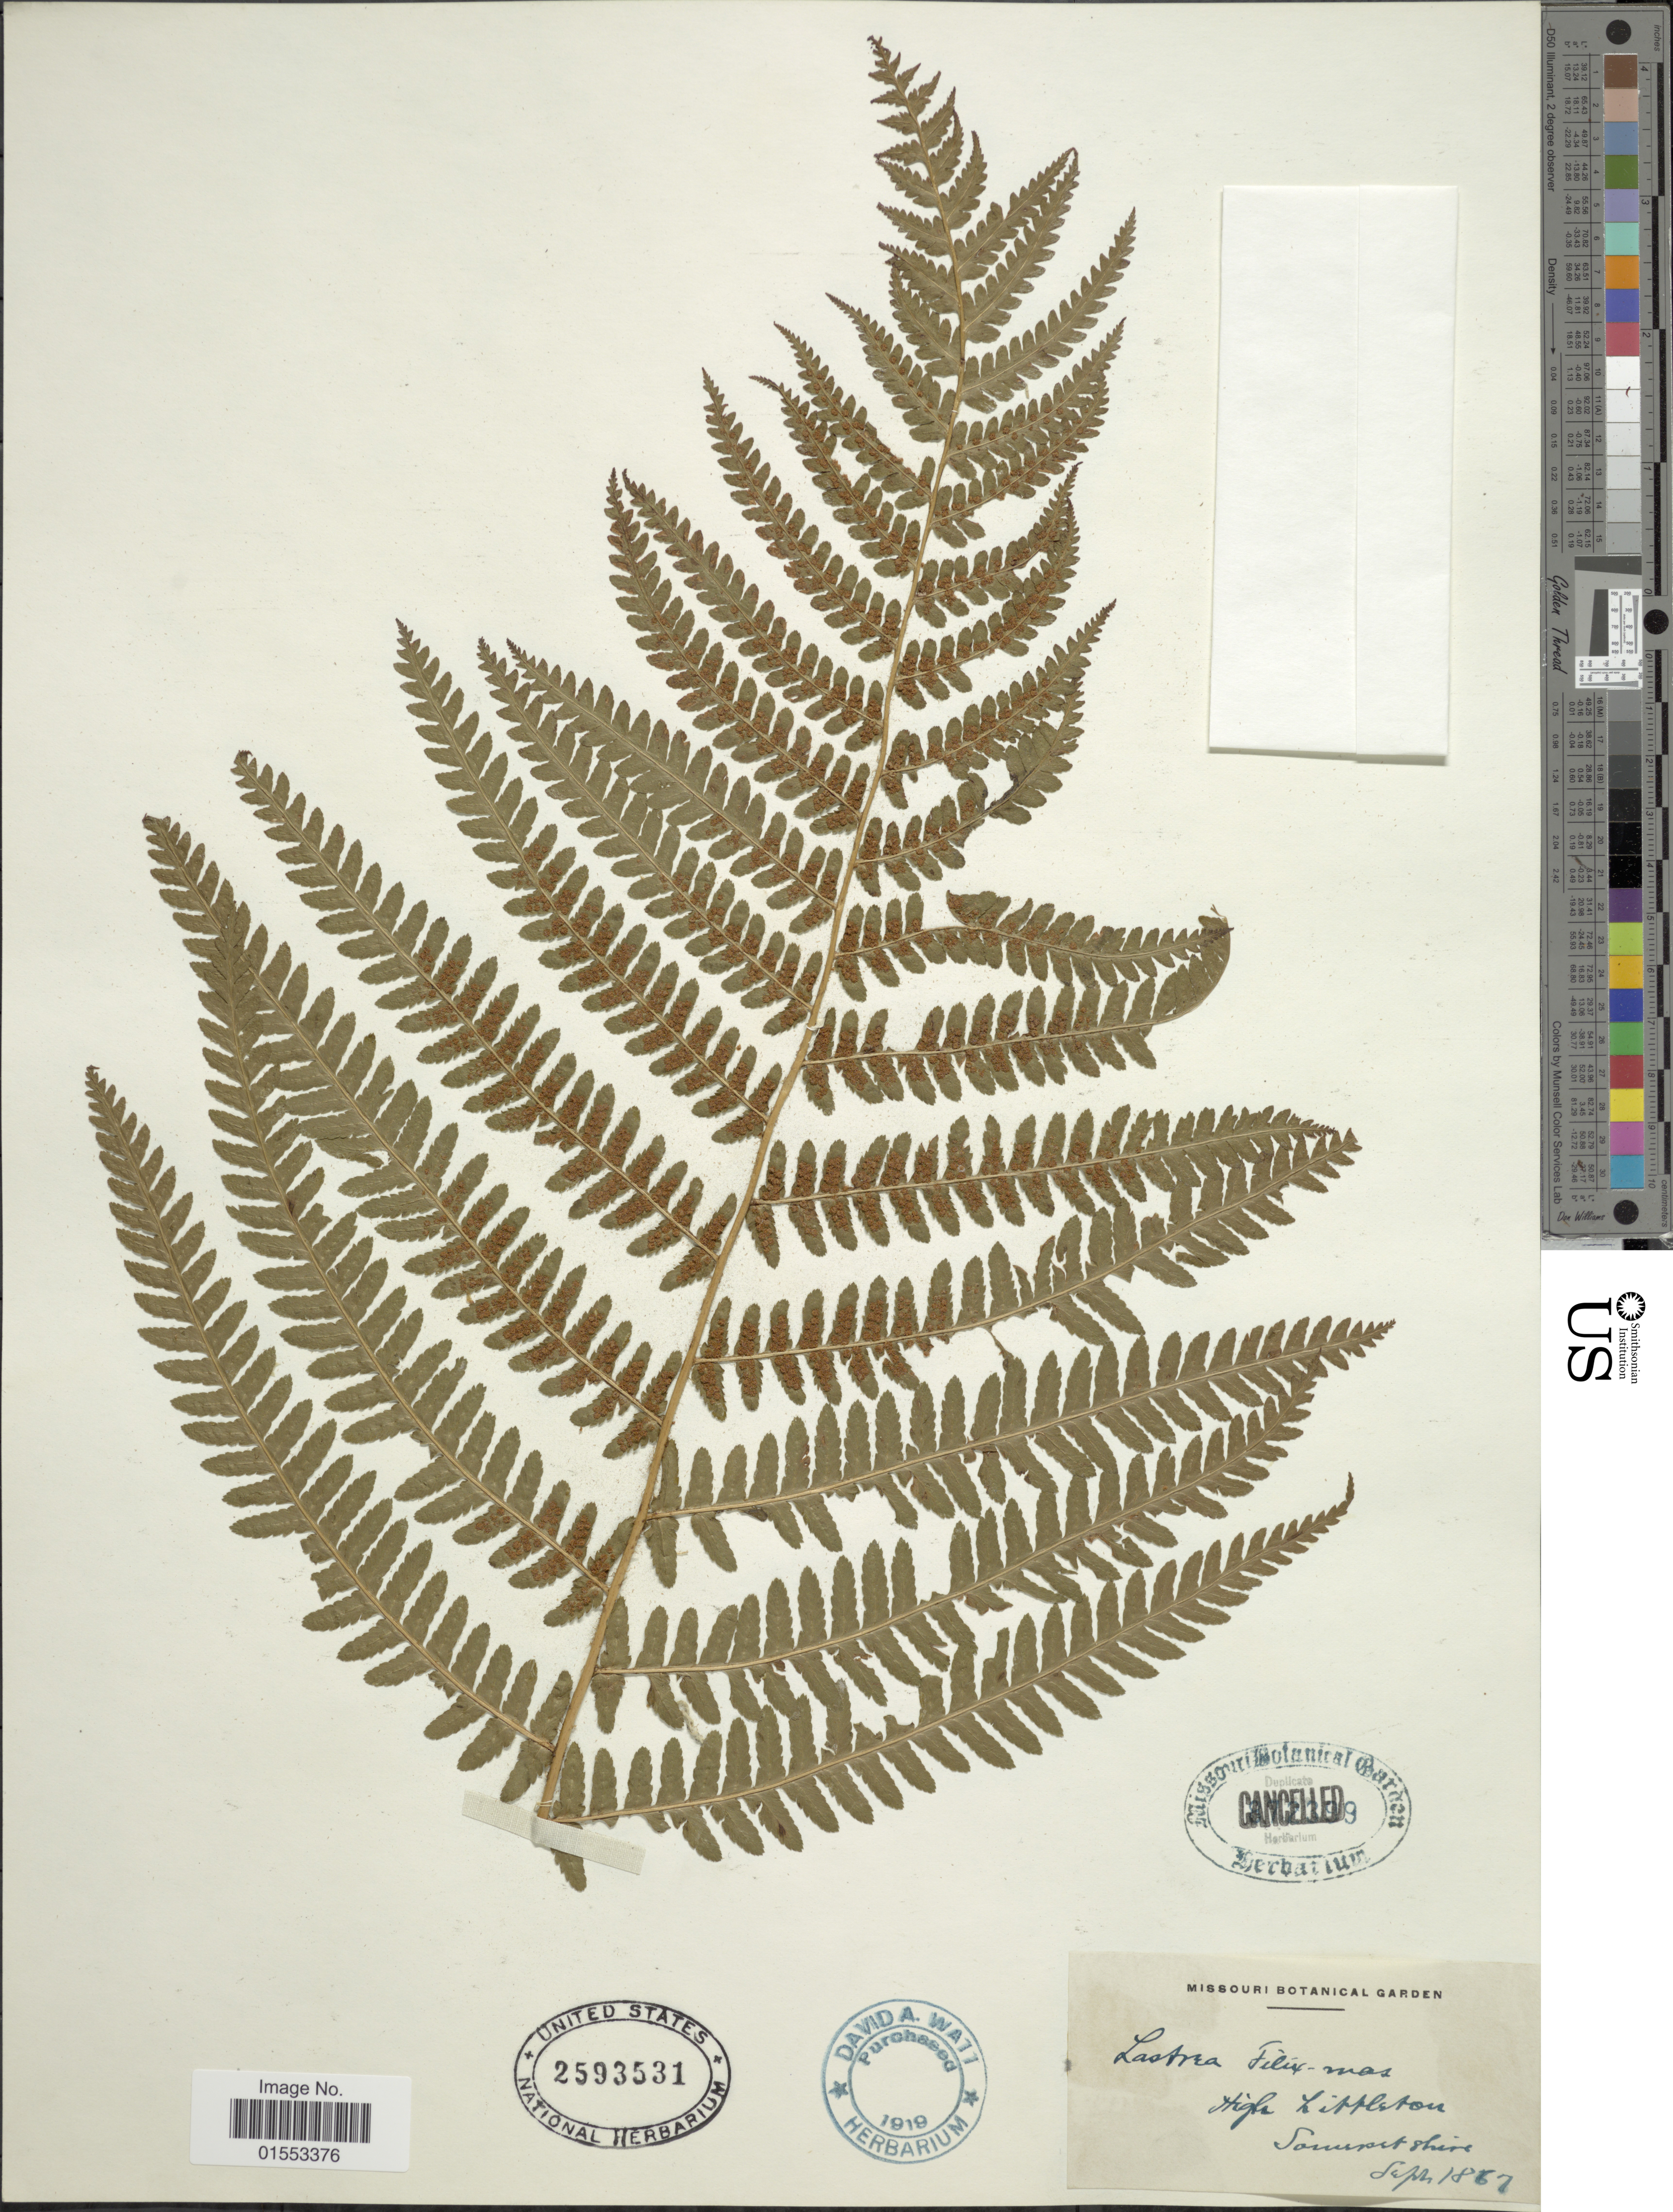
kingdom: Plantae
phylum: Tracheophyta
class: Polypodiopsida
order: Polypodiales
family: Dryopteridaceae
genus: Dryopteris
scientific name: Dryopteris filix-mas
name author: (L.) Schott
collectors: ex herb. David A. Watt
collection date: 1867-09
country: United Kingdom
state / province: England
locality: High Littleton, Somersetshire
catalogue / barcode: US 2593531